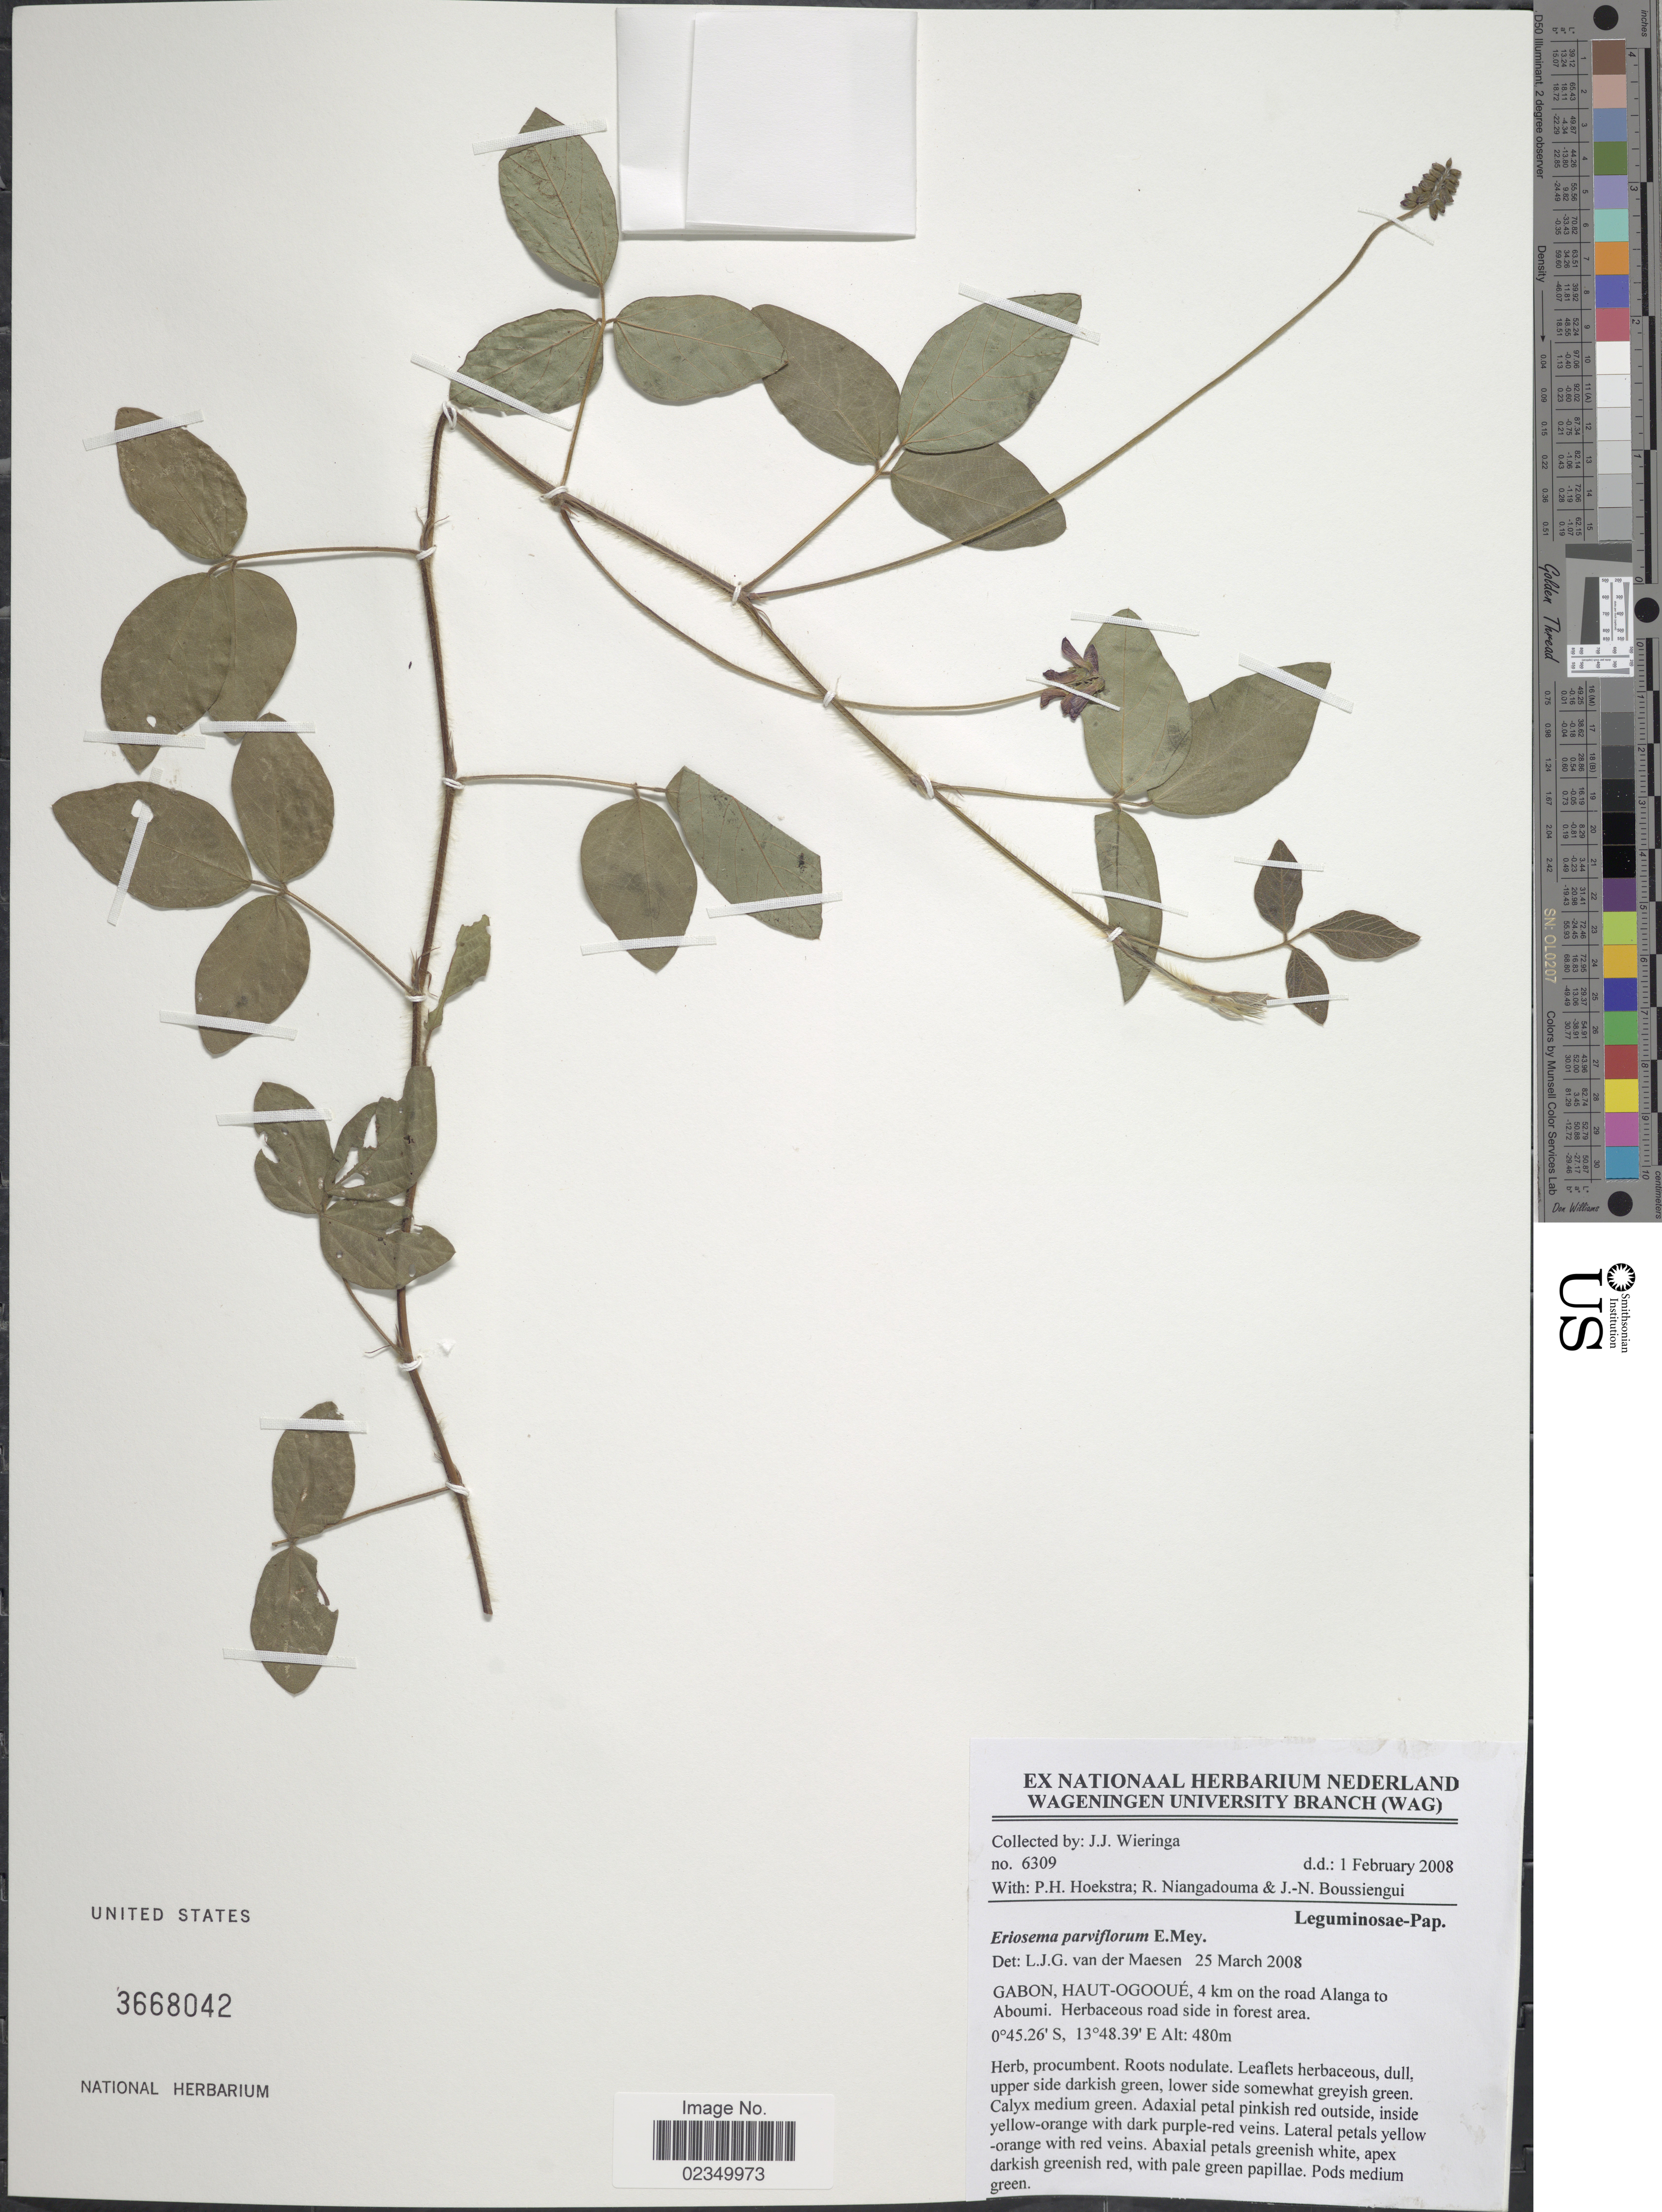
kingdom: Plantae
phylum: Tracheophyta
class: Magnoliopsida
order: Fabales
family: Fabaceae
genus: Eriosema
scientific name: Eriosema parviflorum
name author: E. Mey.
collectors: J. Wieringa, P. Hoekstra, R. Niangadouma & J. Boussiengui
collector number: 6309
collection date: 2008-02-01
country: Gabon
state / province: Haut-Ogooue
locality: Haut-Ogooue, 4 km on the road Alanga to Aboumi.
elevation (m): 480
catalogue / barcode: US 3668042